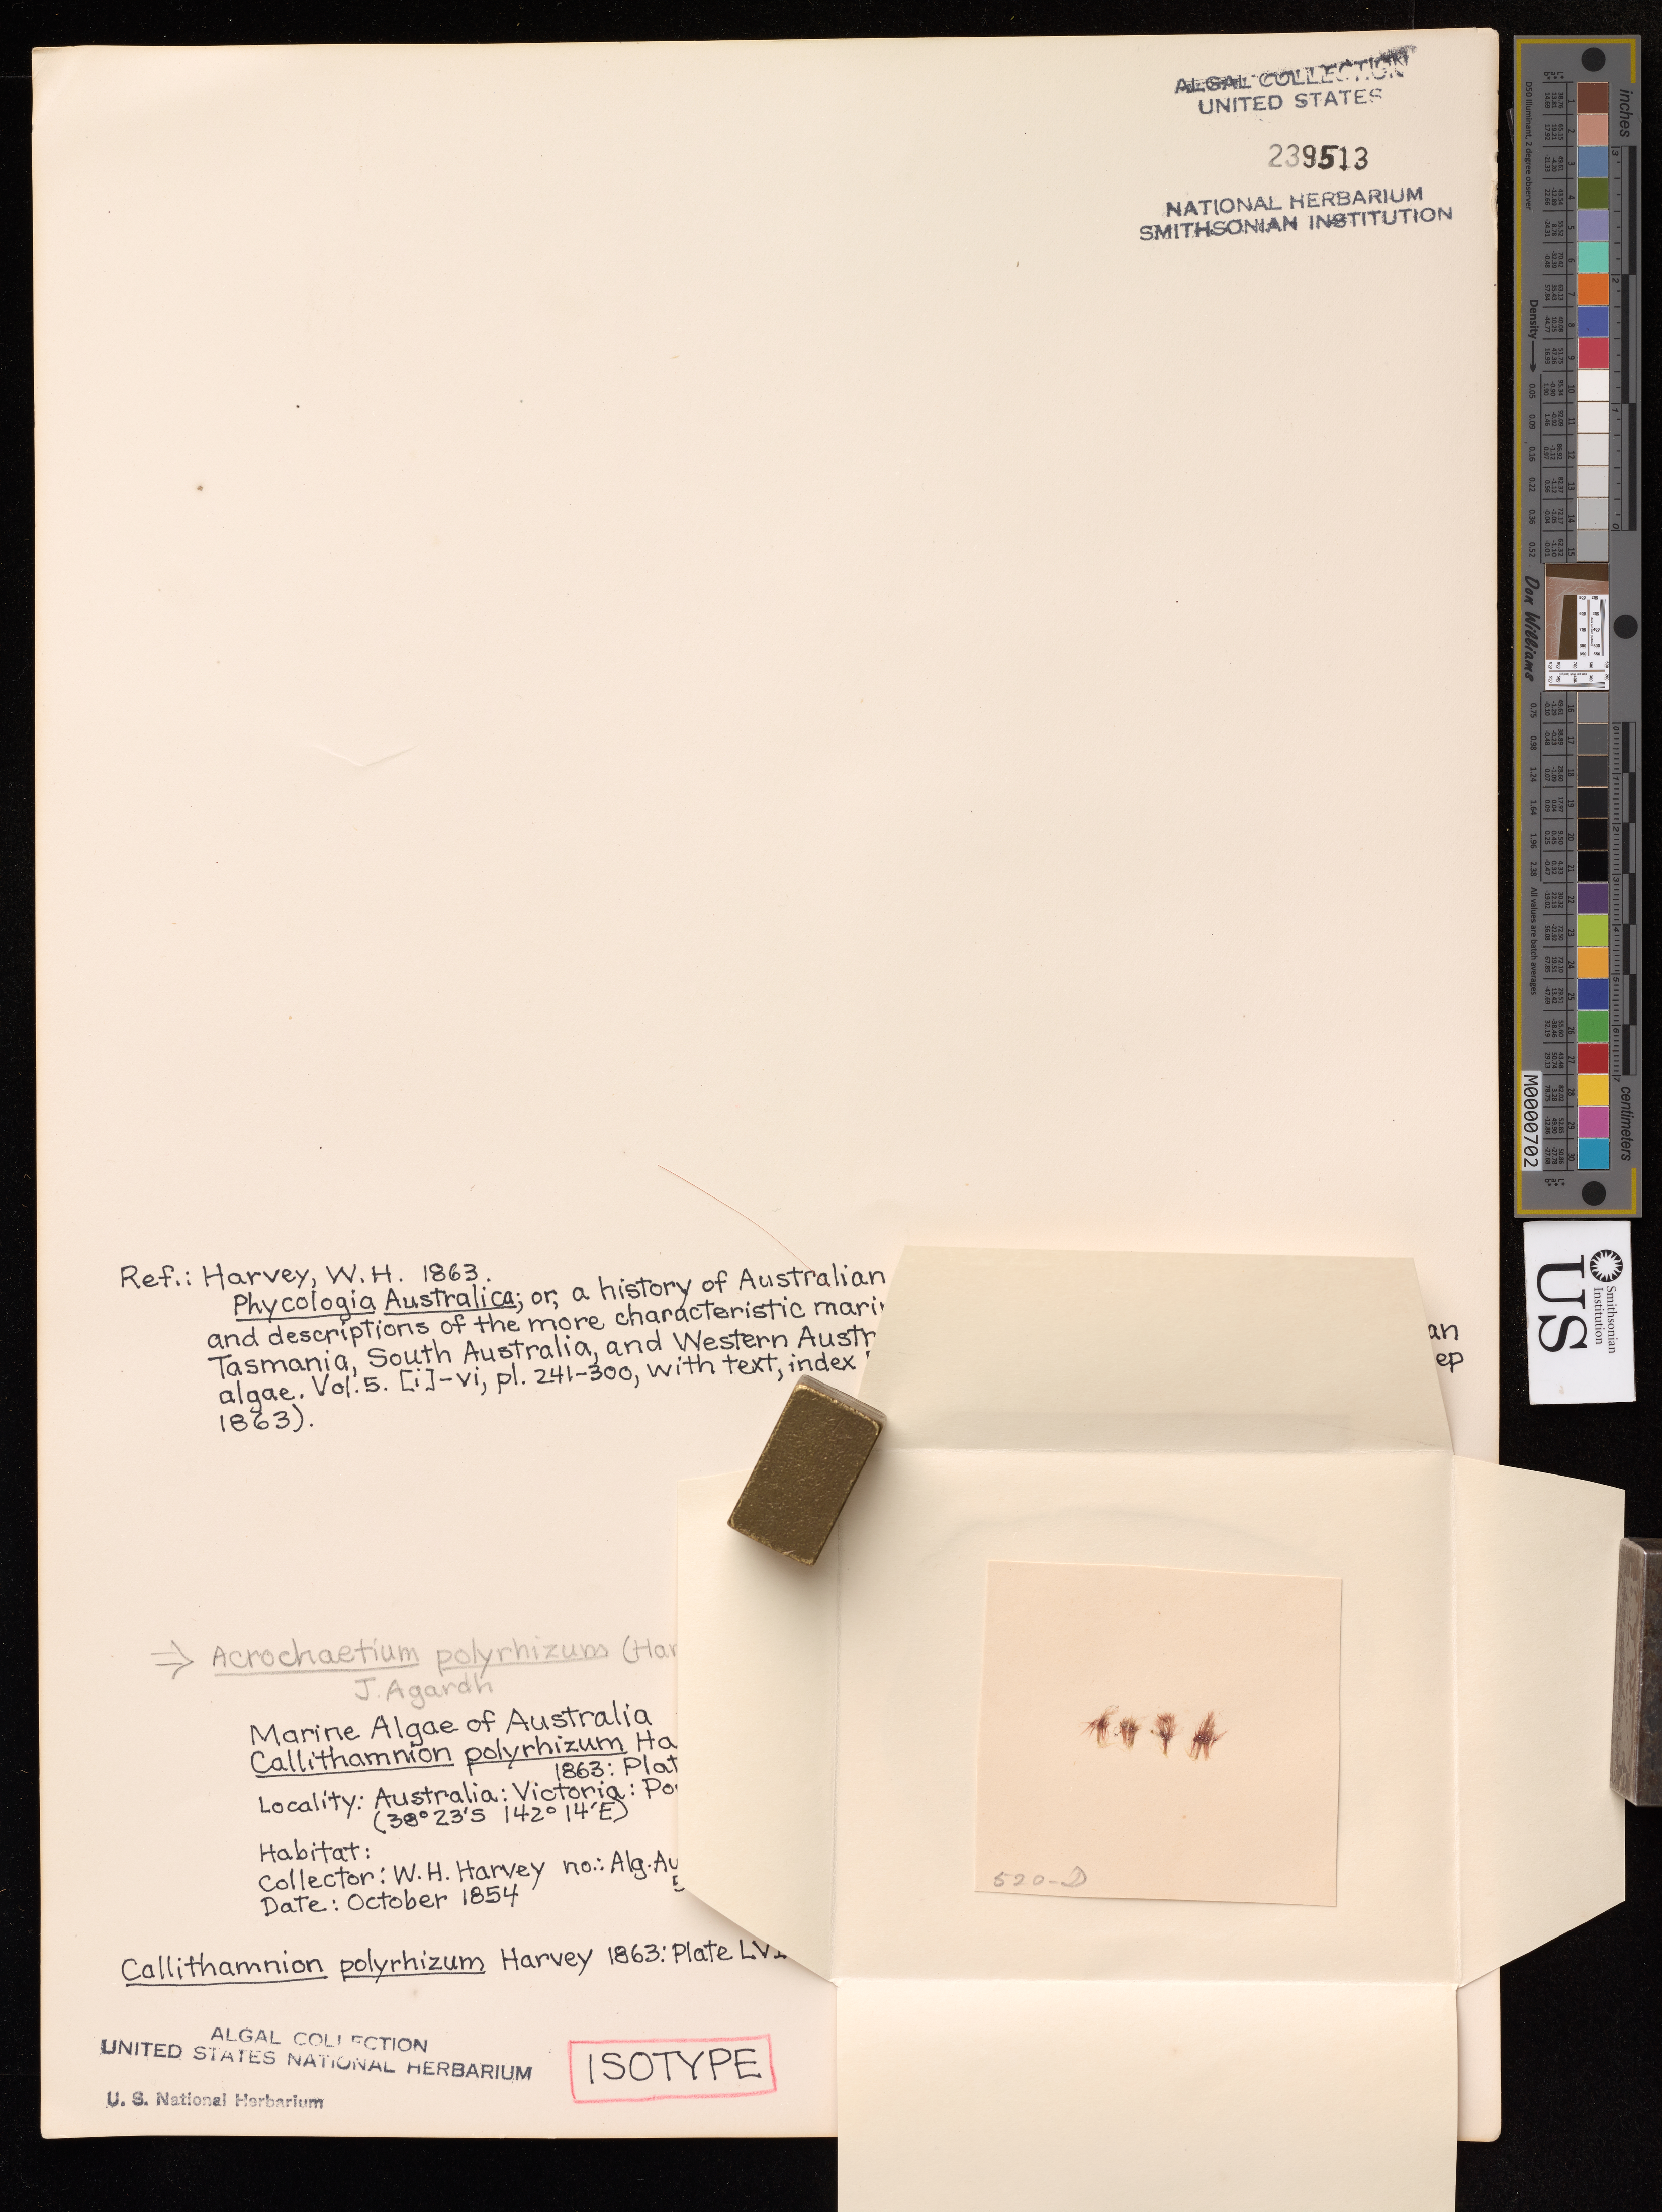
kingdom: Plantae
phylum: Rhodophyta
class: Florideophyceae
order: Ceramiales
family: Callithamniaceae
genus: Callithamnion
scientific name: Callithamnion polyrhizum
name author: Harvey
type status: Isotype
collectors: W. Harvey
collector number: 520D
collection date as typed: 1854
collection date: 1854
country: Australia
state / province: Victoria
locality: Port Fairy.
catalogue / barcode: US 239513